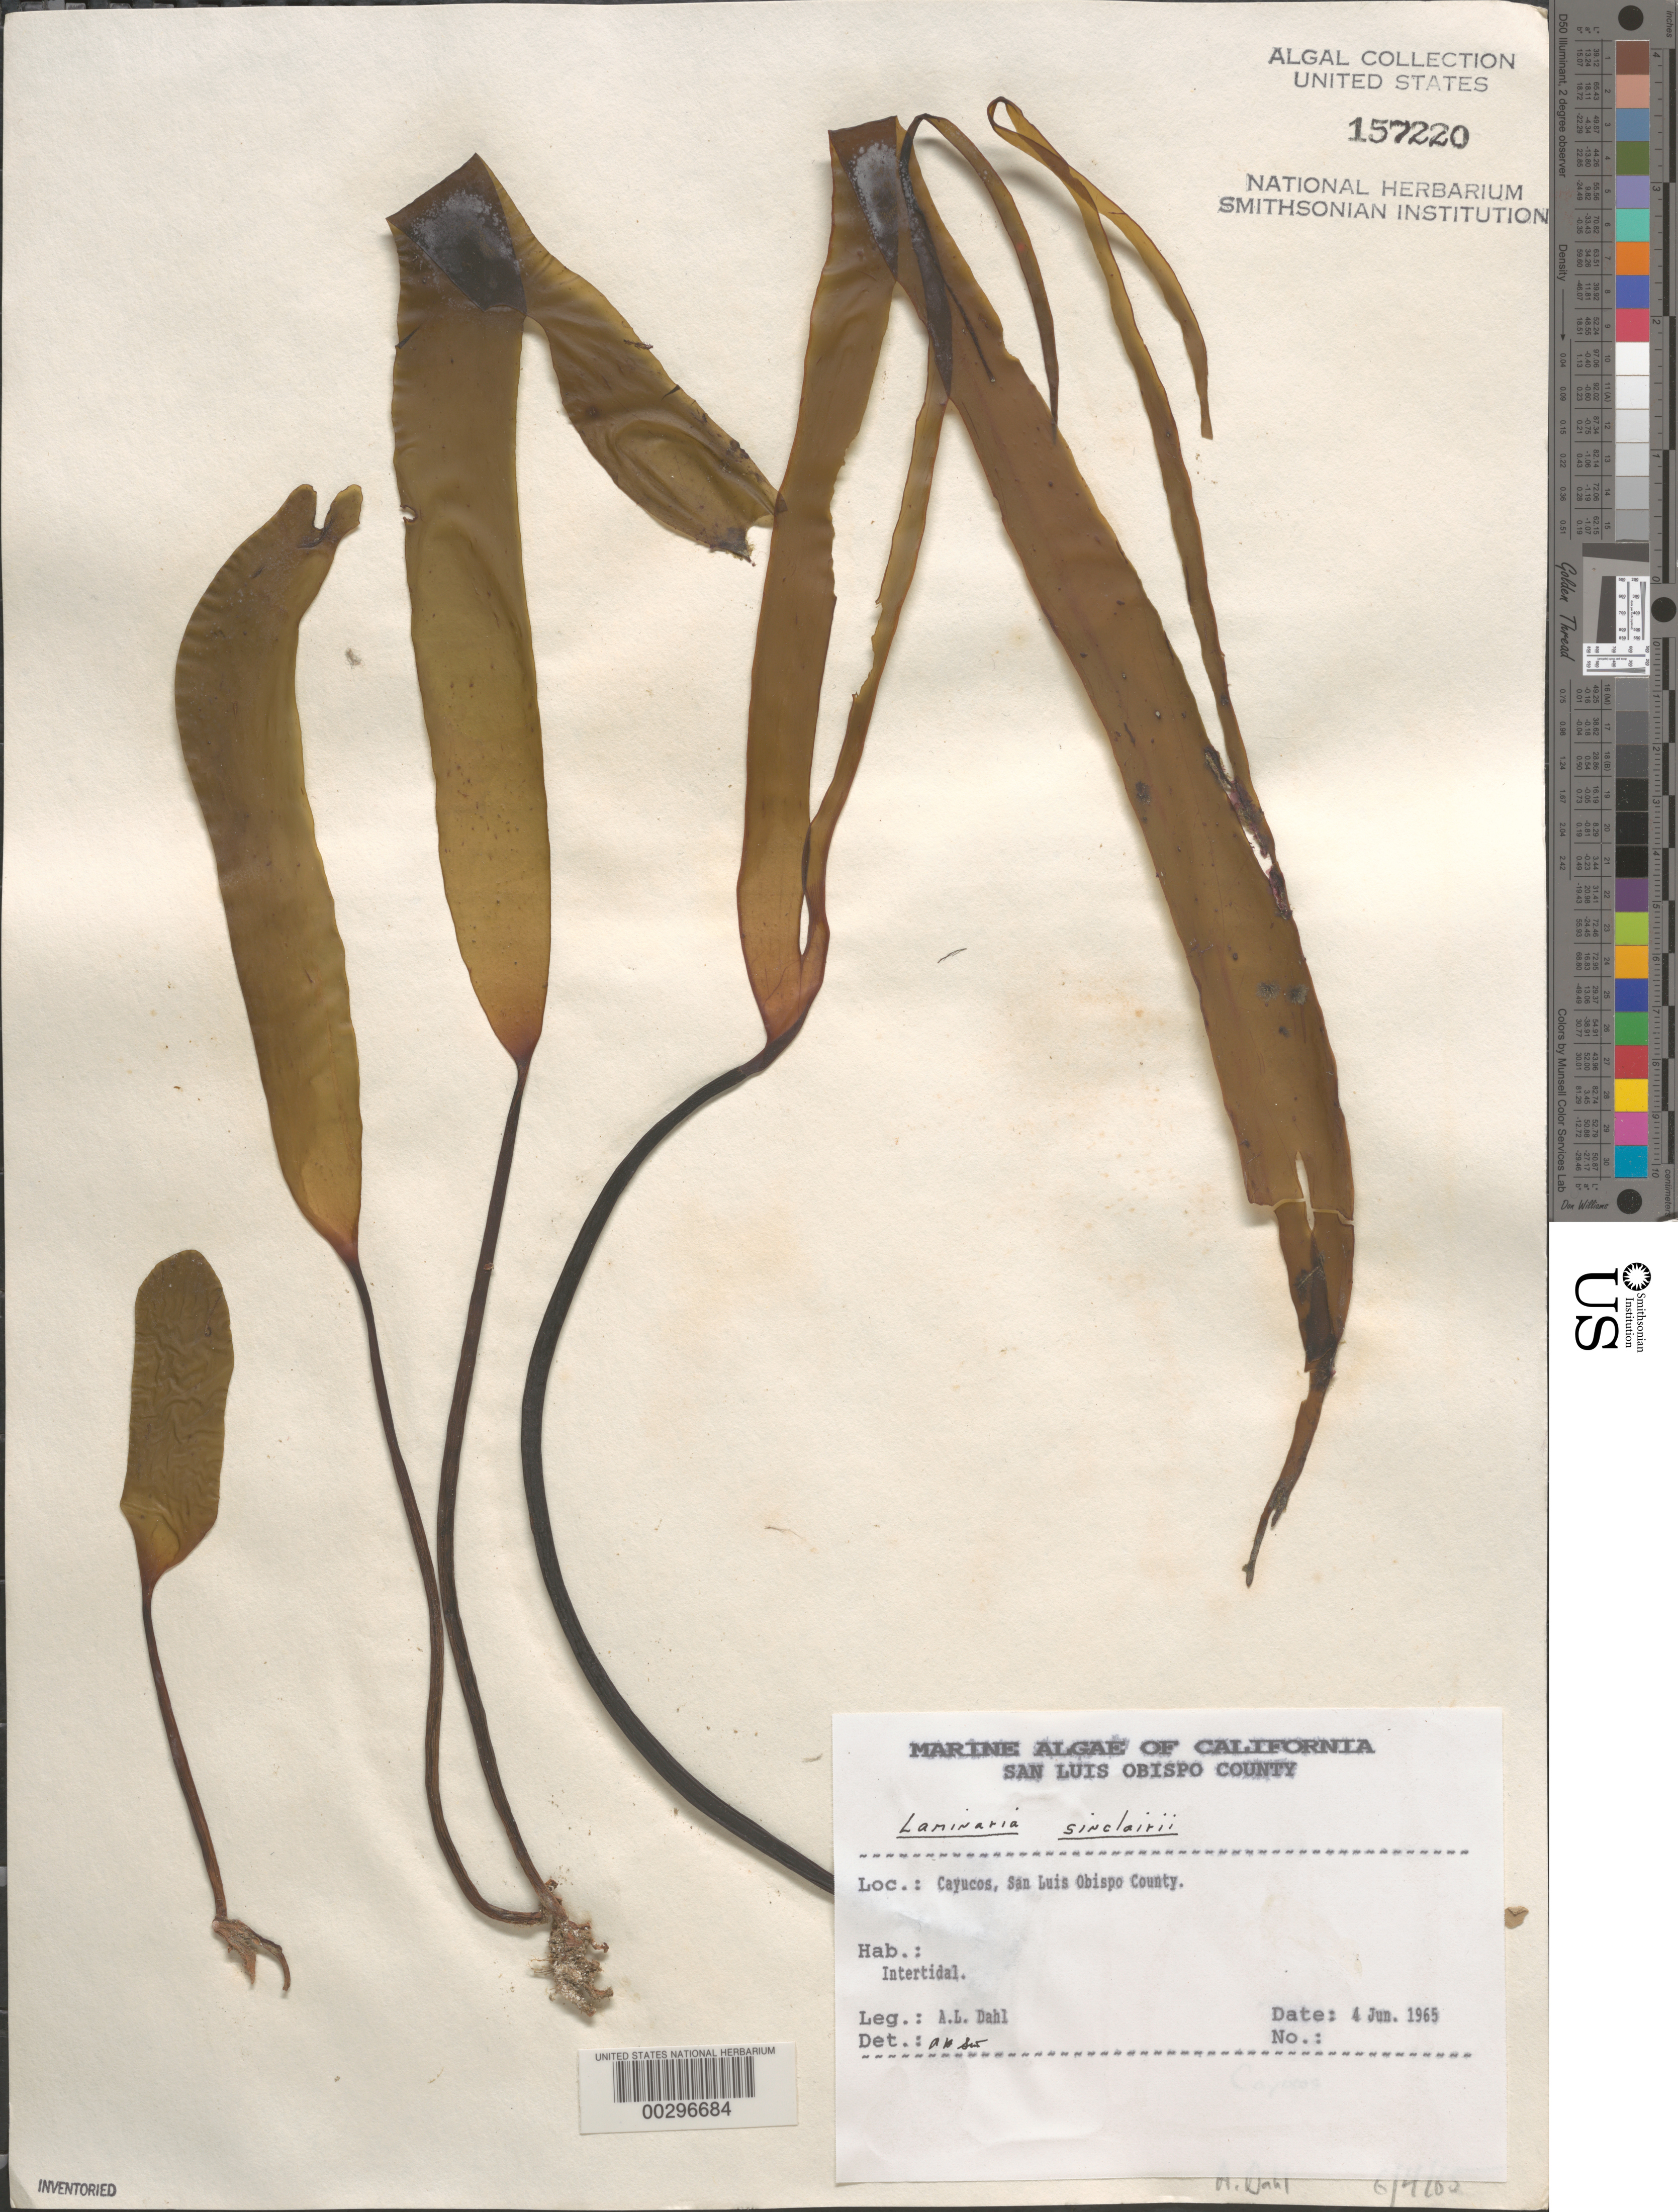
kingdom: Chromista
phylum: Ochrophyta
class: Phaeophyceae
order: Laminariales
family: Laminariaceae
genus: Laminaria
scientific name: Laminaria sinclairii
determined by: Sims, Robert H.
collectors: A. Dahl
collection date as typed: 04 Jun 1965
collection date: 1965-06-04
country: United States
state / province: California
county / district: San Luis Obispo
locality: Cayucos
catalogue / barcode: US 157220